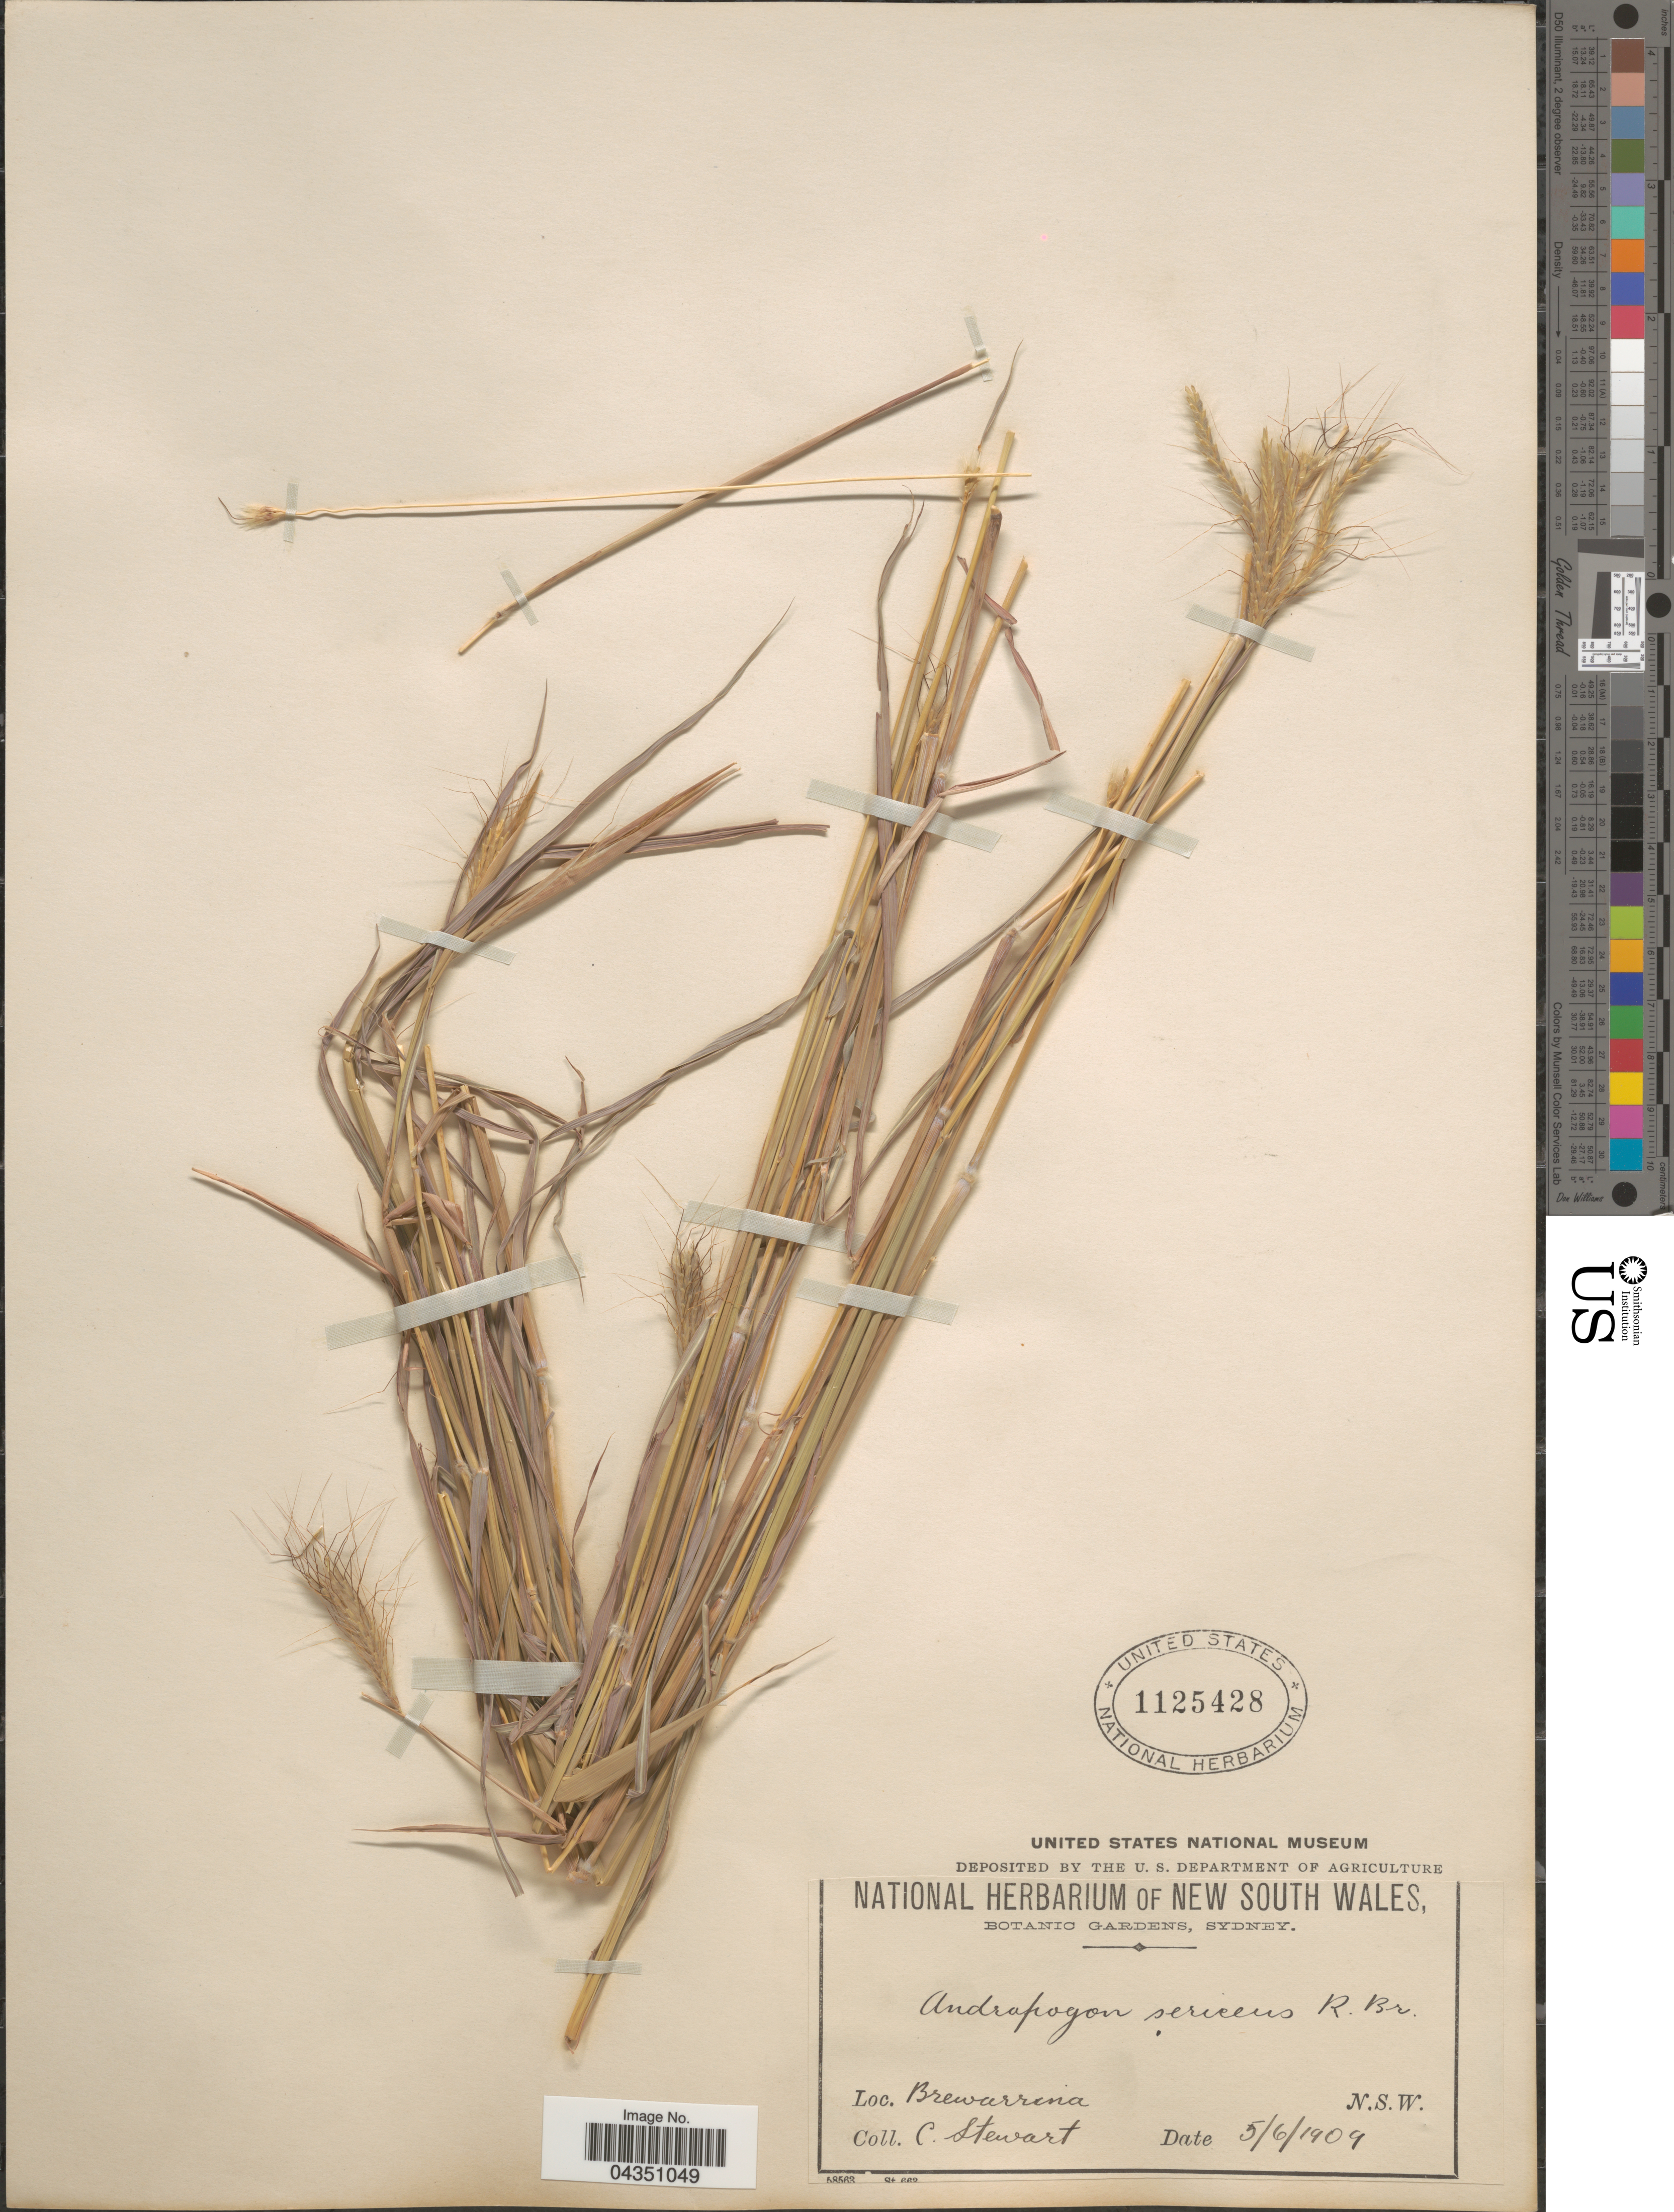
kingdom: Plantae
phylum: Tracheophyta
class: Liliopsida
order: Poales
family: Poaceae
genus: Dichanthium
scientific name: Dichanthium sericeum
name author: (R. Br.) A. Camus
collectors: C. Stewart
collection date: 1909-06-05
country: Australia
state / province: New South Wales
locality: Brewarrina.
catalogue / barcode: US 1125428